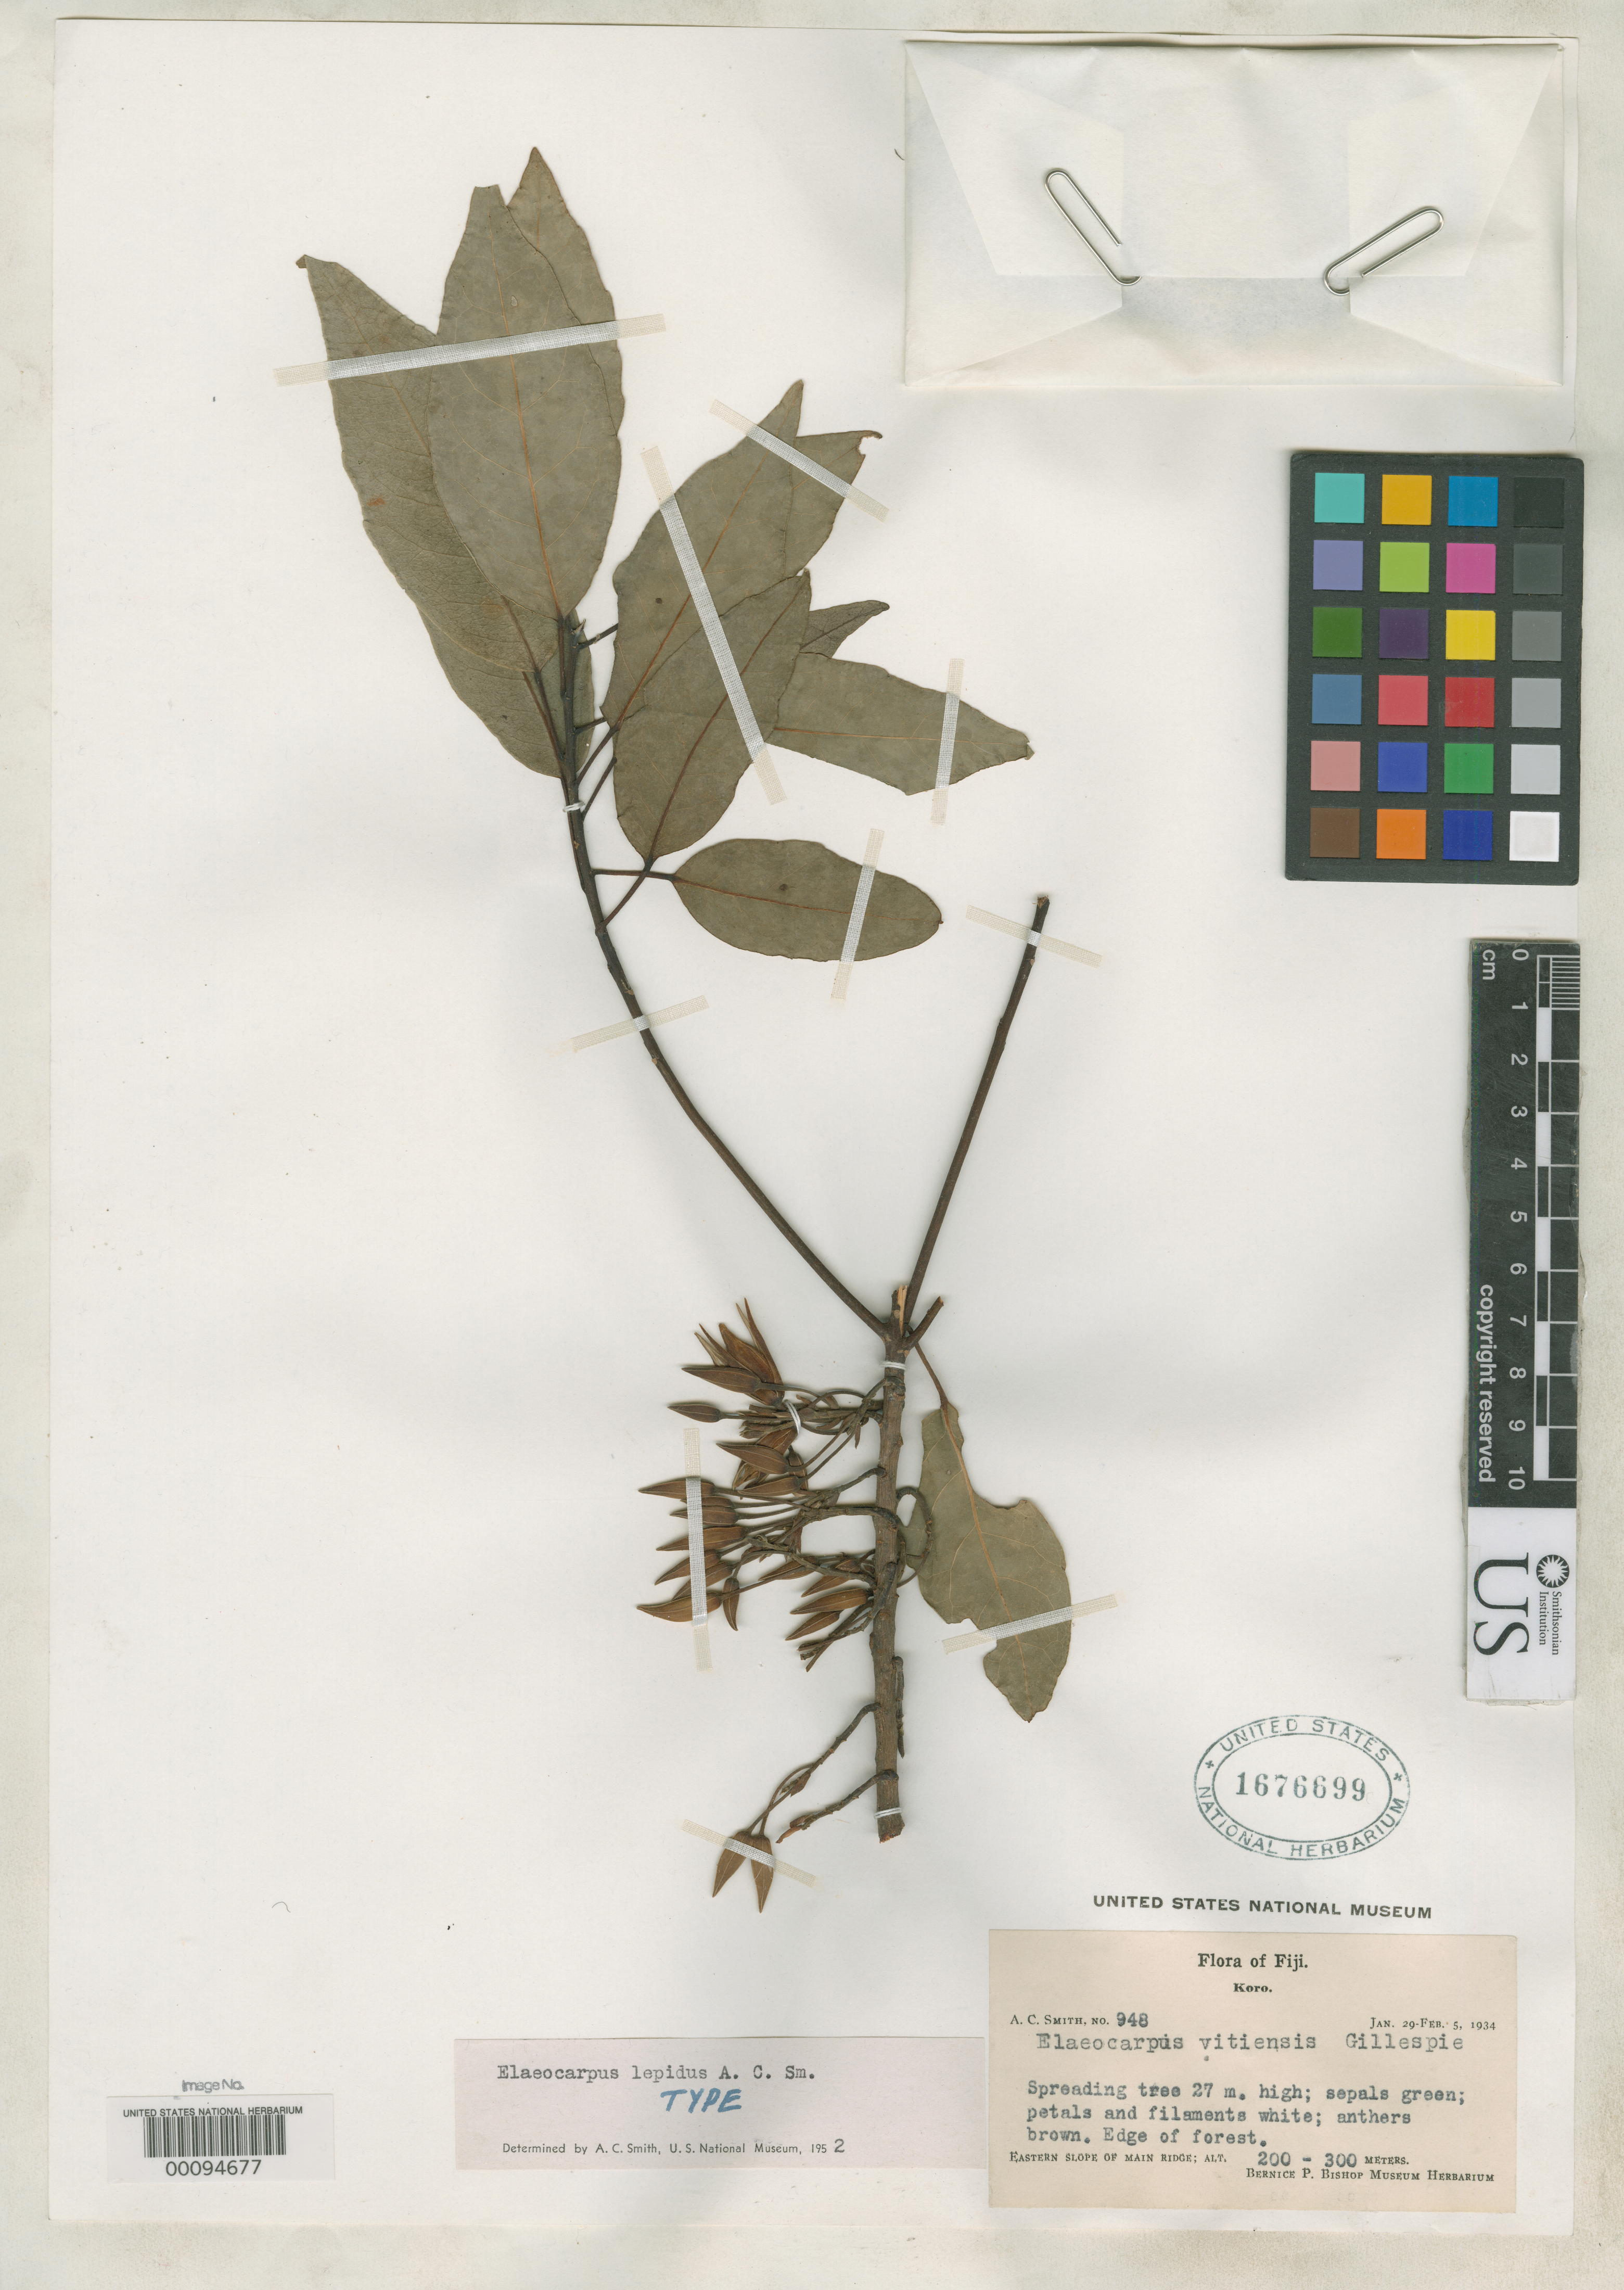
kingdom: Plantae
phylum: Tracheophyta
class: Magnoliopsida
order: Oxalidales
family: Elaeocarpaceae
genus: Elaeocarpus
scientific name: Elaeocarpus lepidus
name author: A.C. Sm.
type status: Holotype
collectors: A. C. Smith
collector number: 948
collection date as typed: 29 Jan 1934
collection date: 1934-01-29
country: Fiji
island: Koro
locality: Koro, E slope of main ridge.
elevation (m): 200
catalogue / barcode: US 1676699